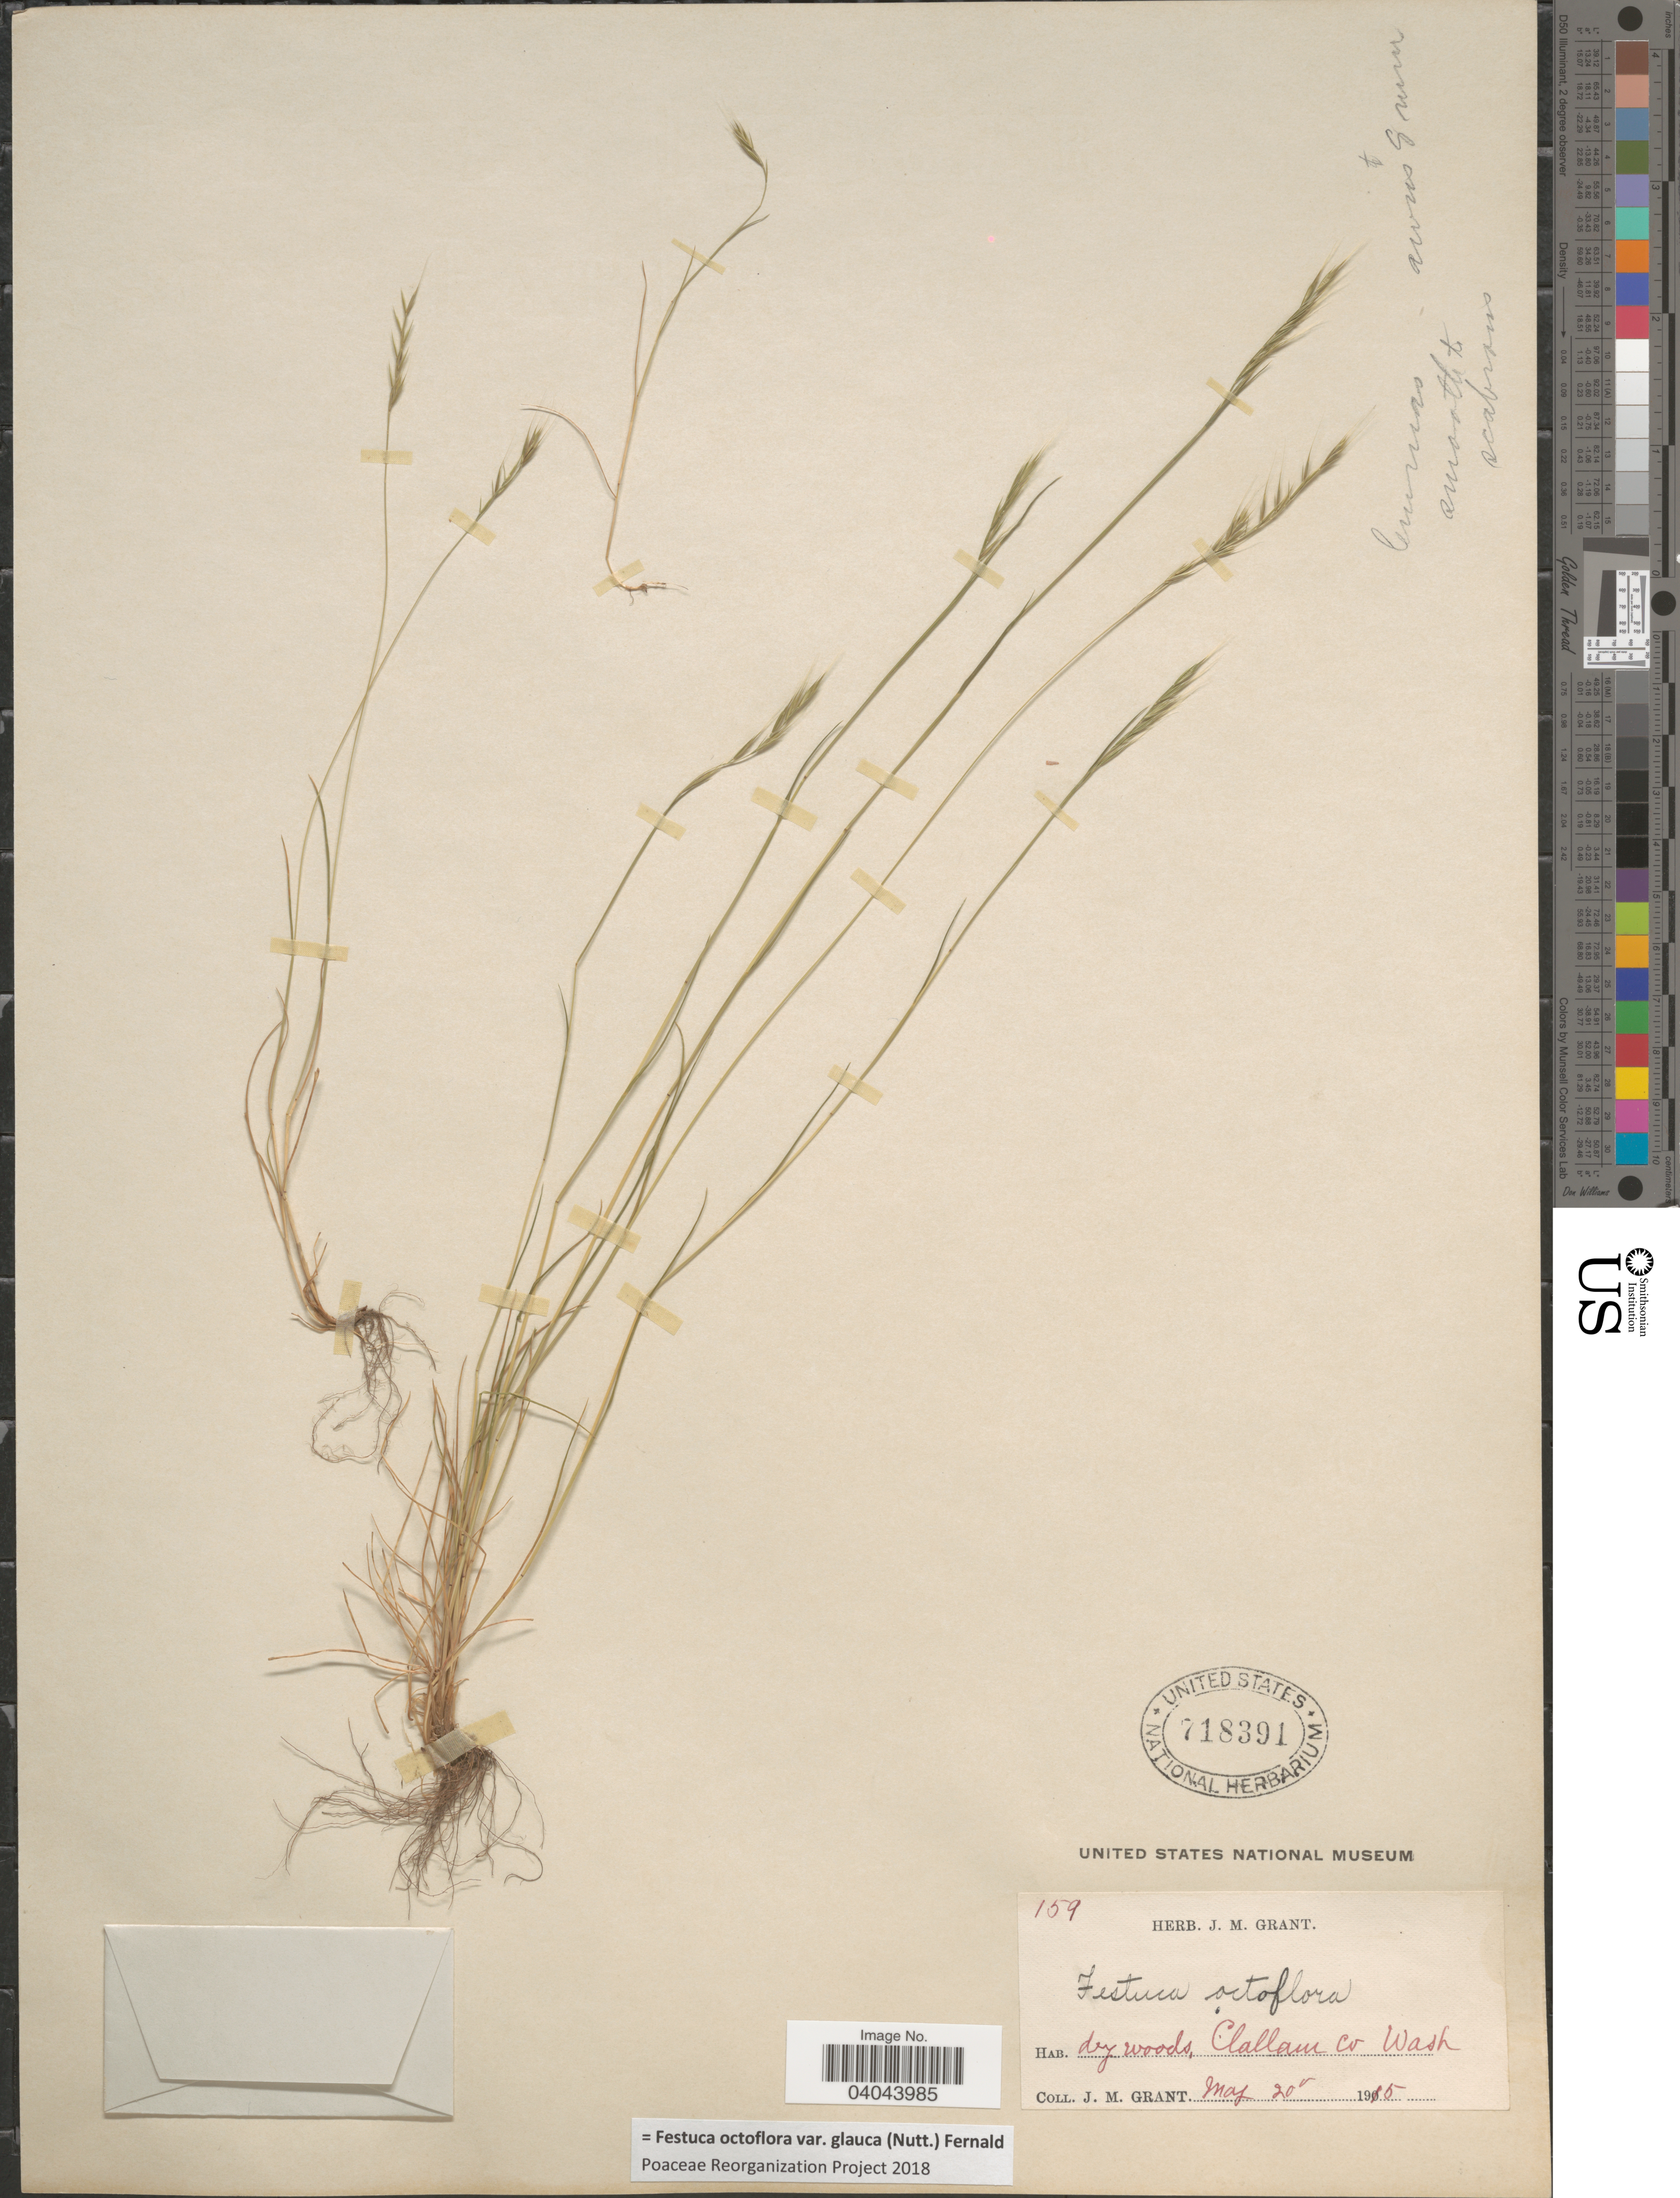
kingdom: Plantae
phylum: Tracheophyta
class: Liliopsida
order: Poales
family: Poaceae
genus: Festuca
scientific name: Festuca octoflora var. glauca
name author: (Nutt.) Fernald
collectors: J. M. Grant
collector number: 159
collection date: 1915-05-20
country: United States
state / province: Washington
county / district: Clallam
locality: Clallam Co.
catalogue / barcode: US 718391